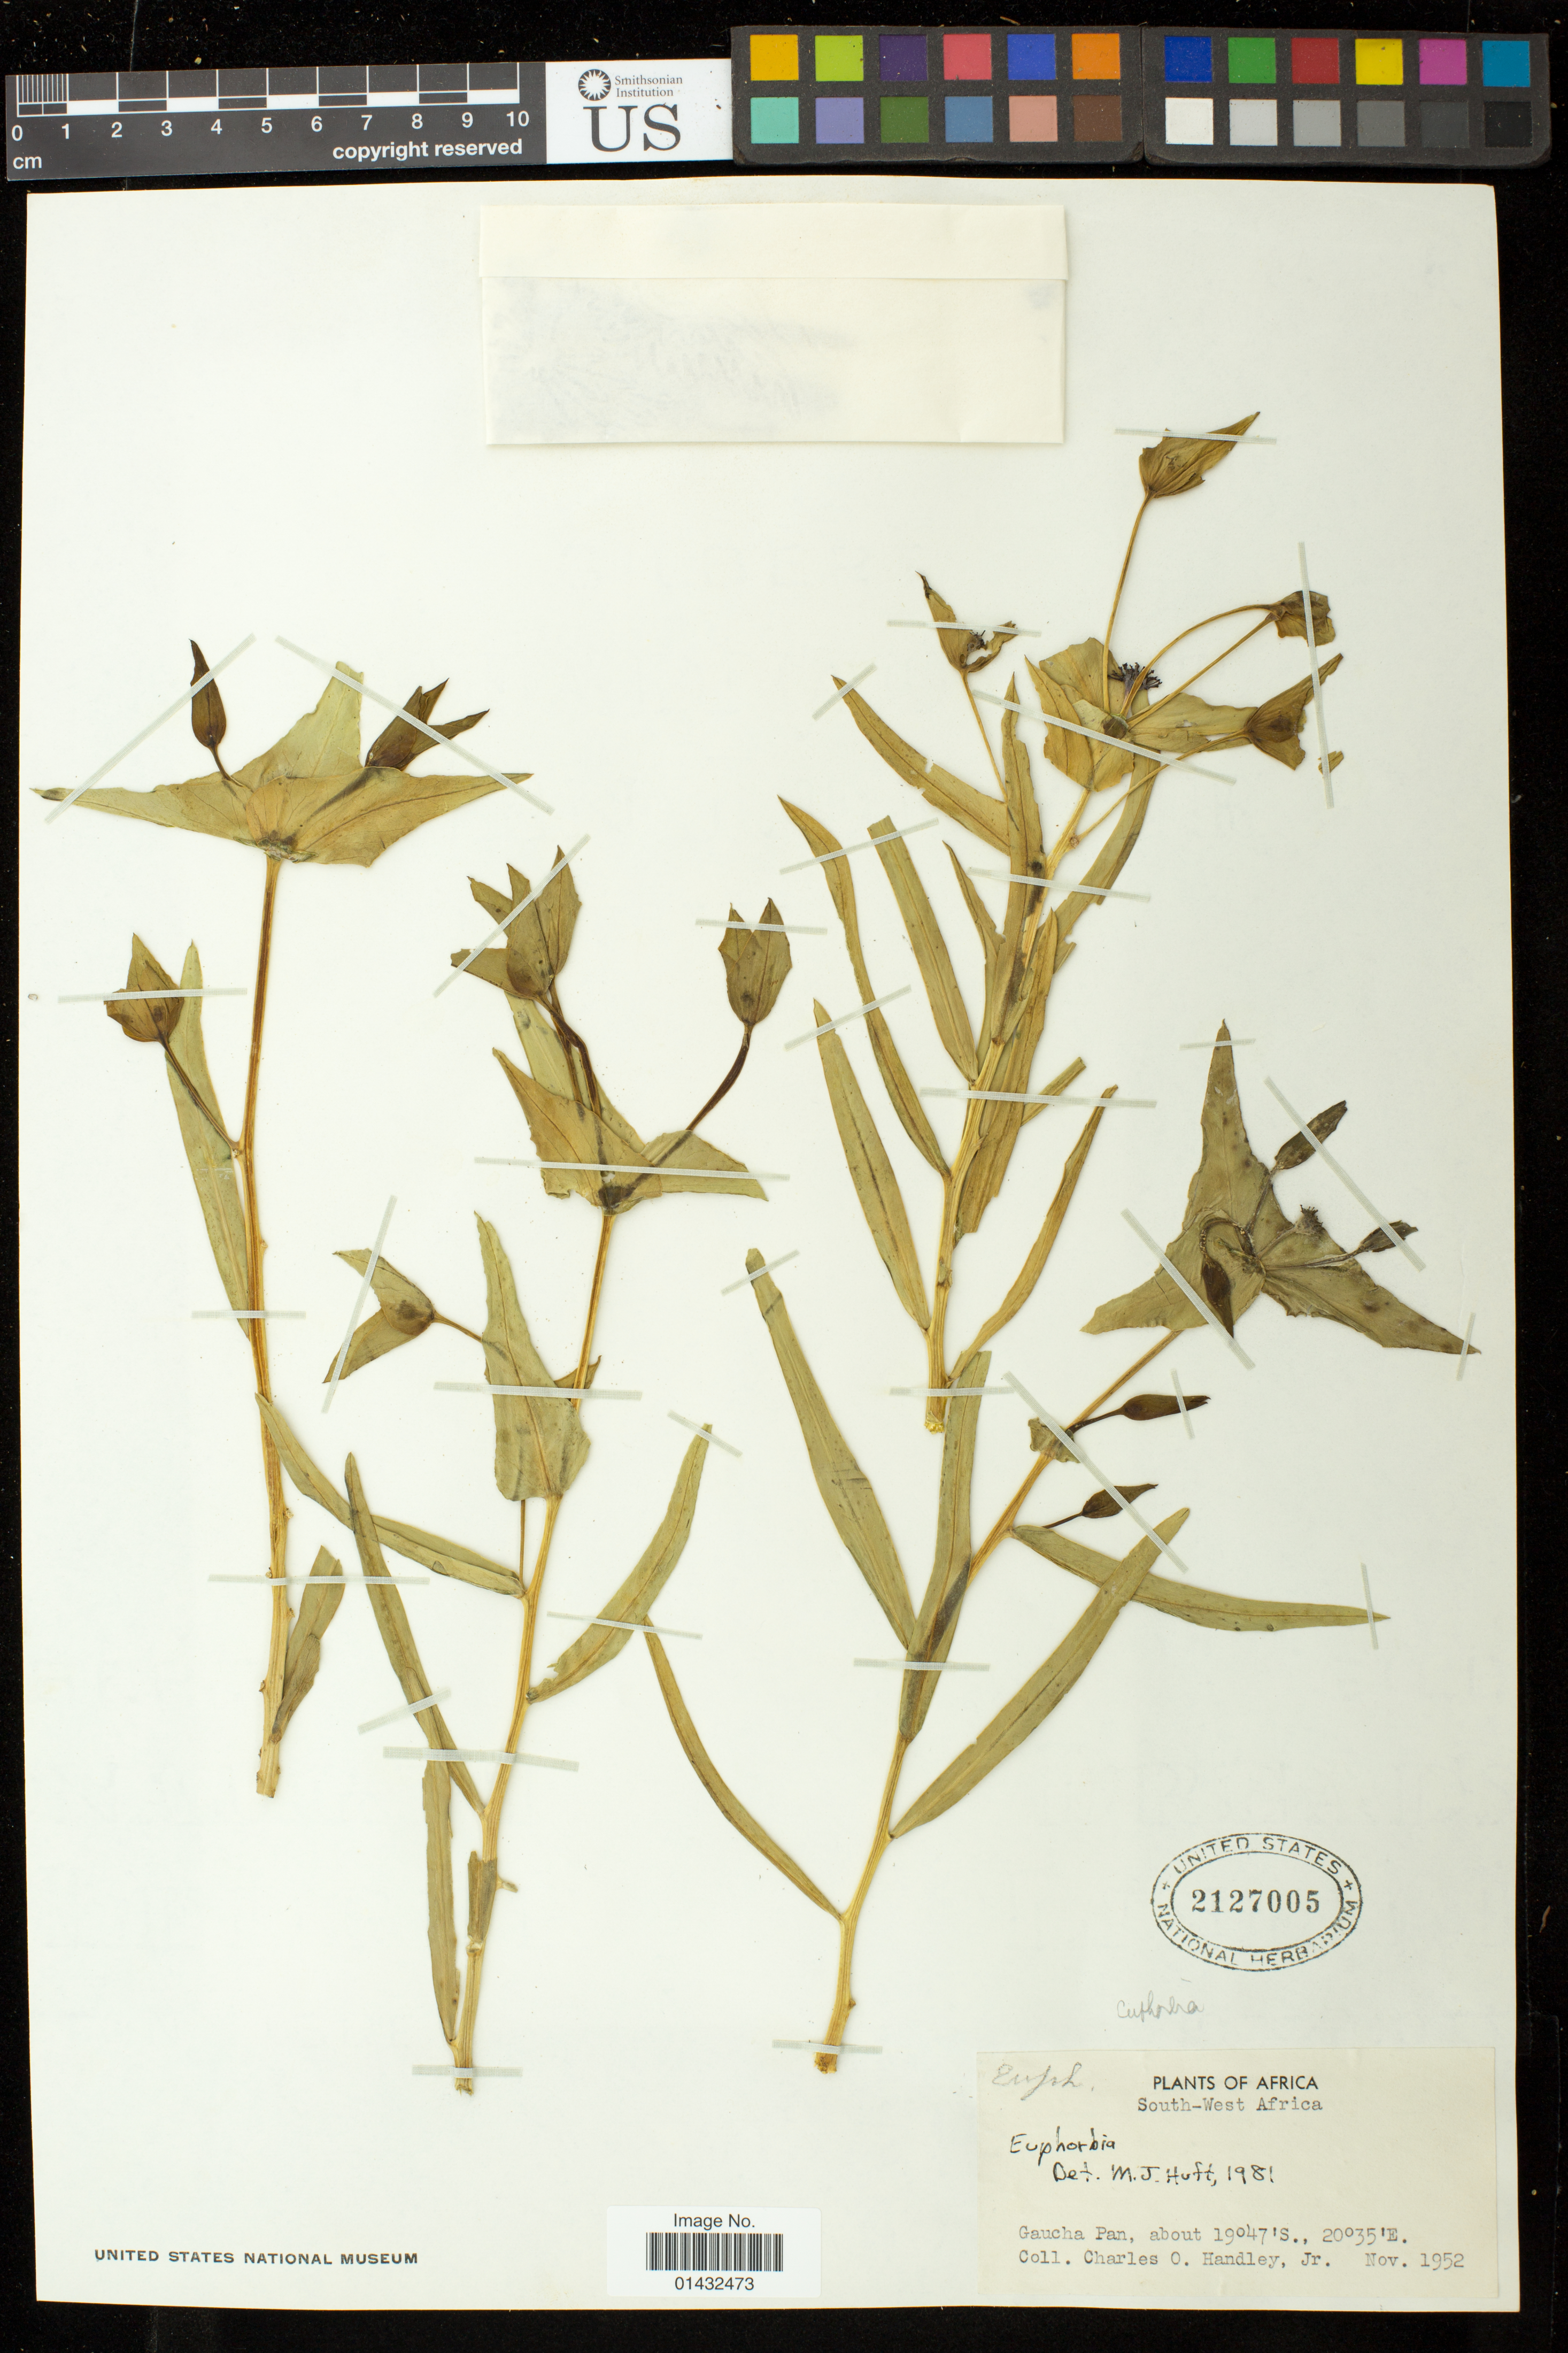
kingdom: Plantae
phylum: Tracheophyta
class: Magnoliopsida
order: Malpighiales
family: Euphorbiaceae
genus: Euphorbia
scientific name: Euphorbia sp.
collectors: C. Handley Jr.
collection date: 1952-11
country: Namibia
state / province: Caprivi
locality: Gaucha Pan, South West Africa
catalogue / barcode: US 2127005